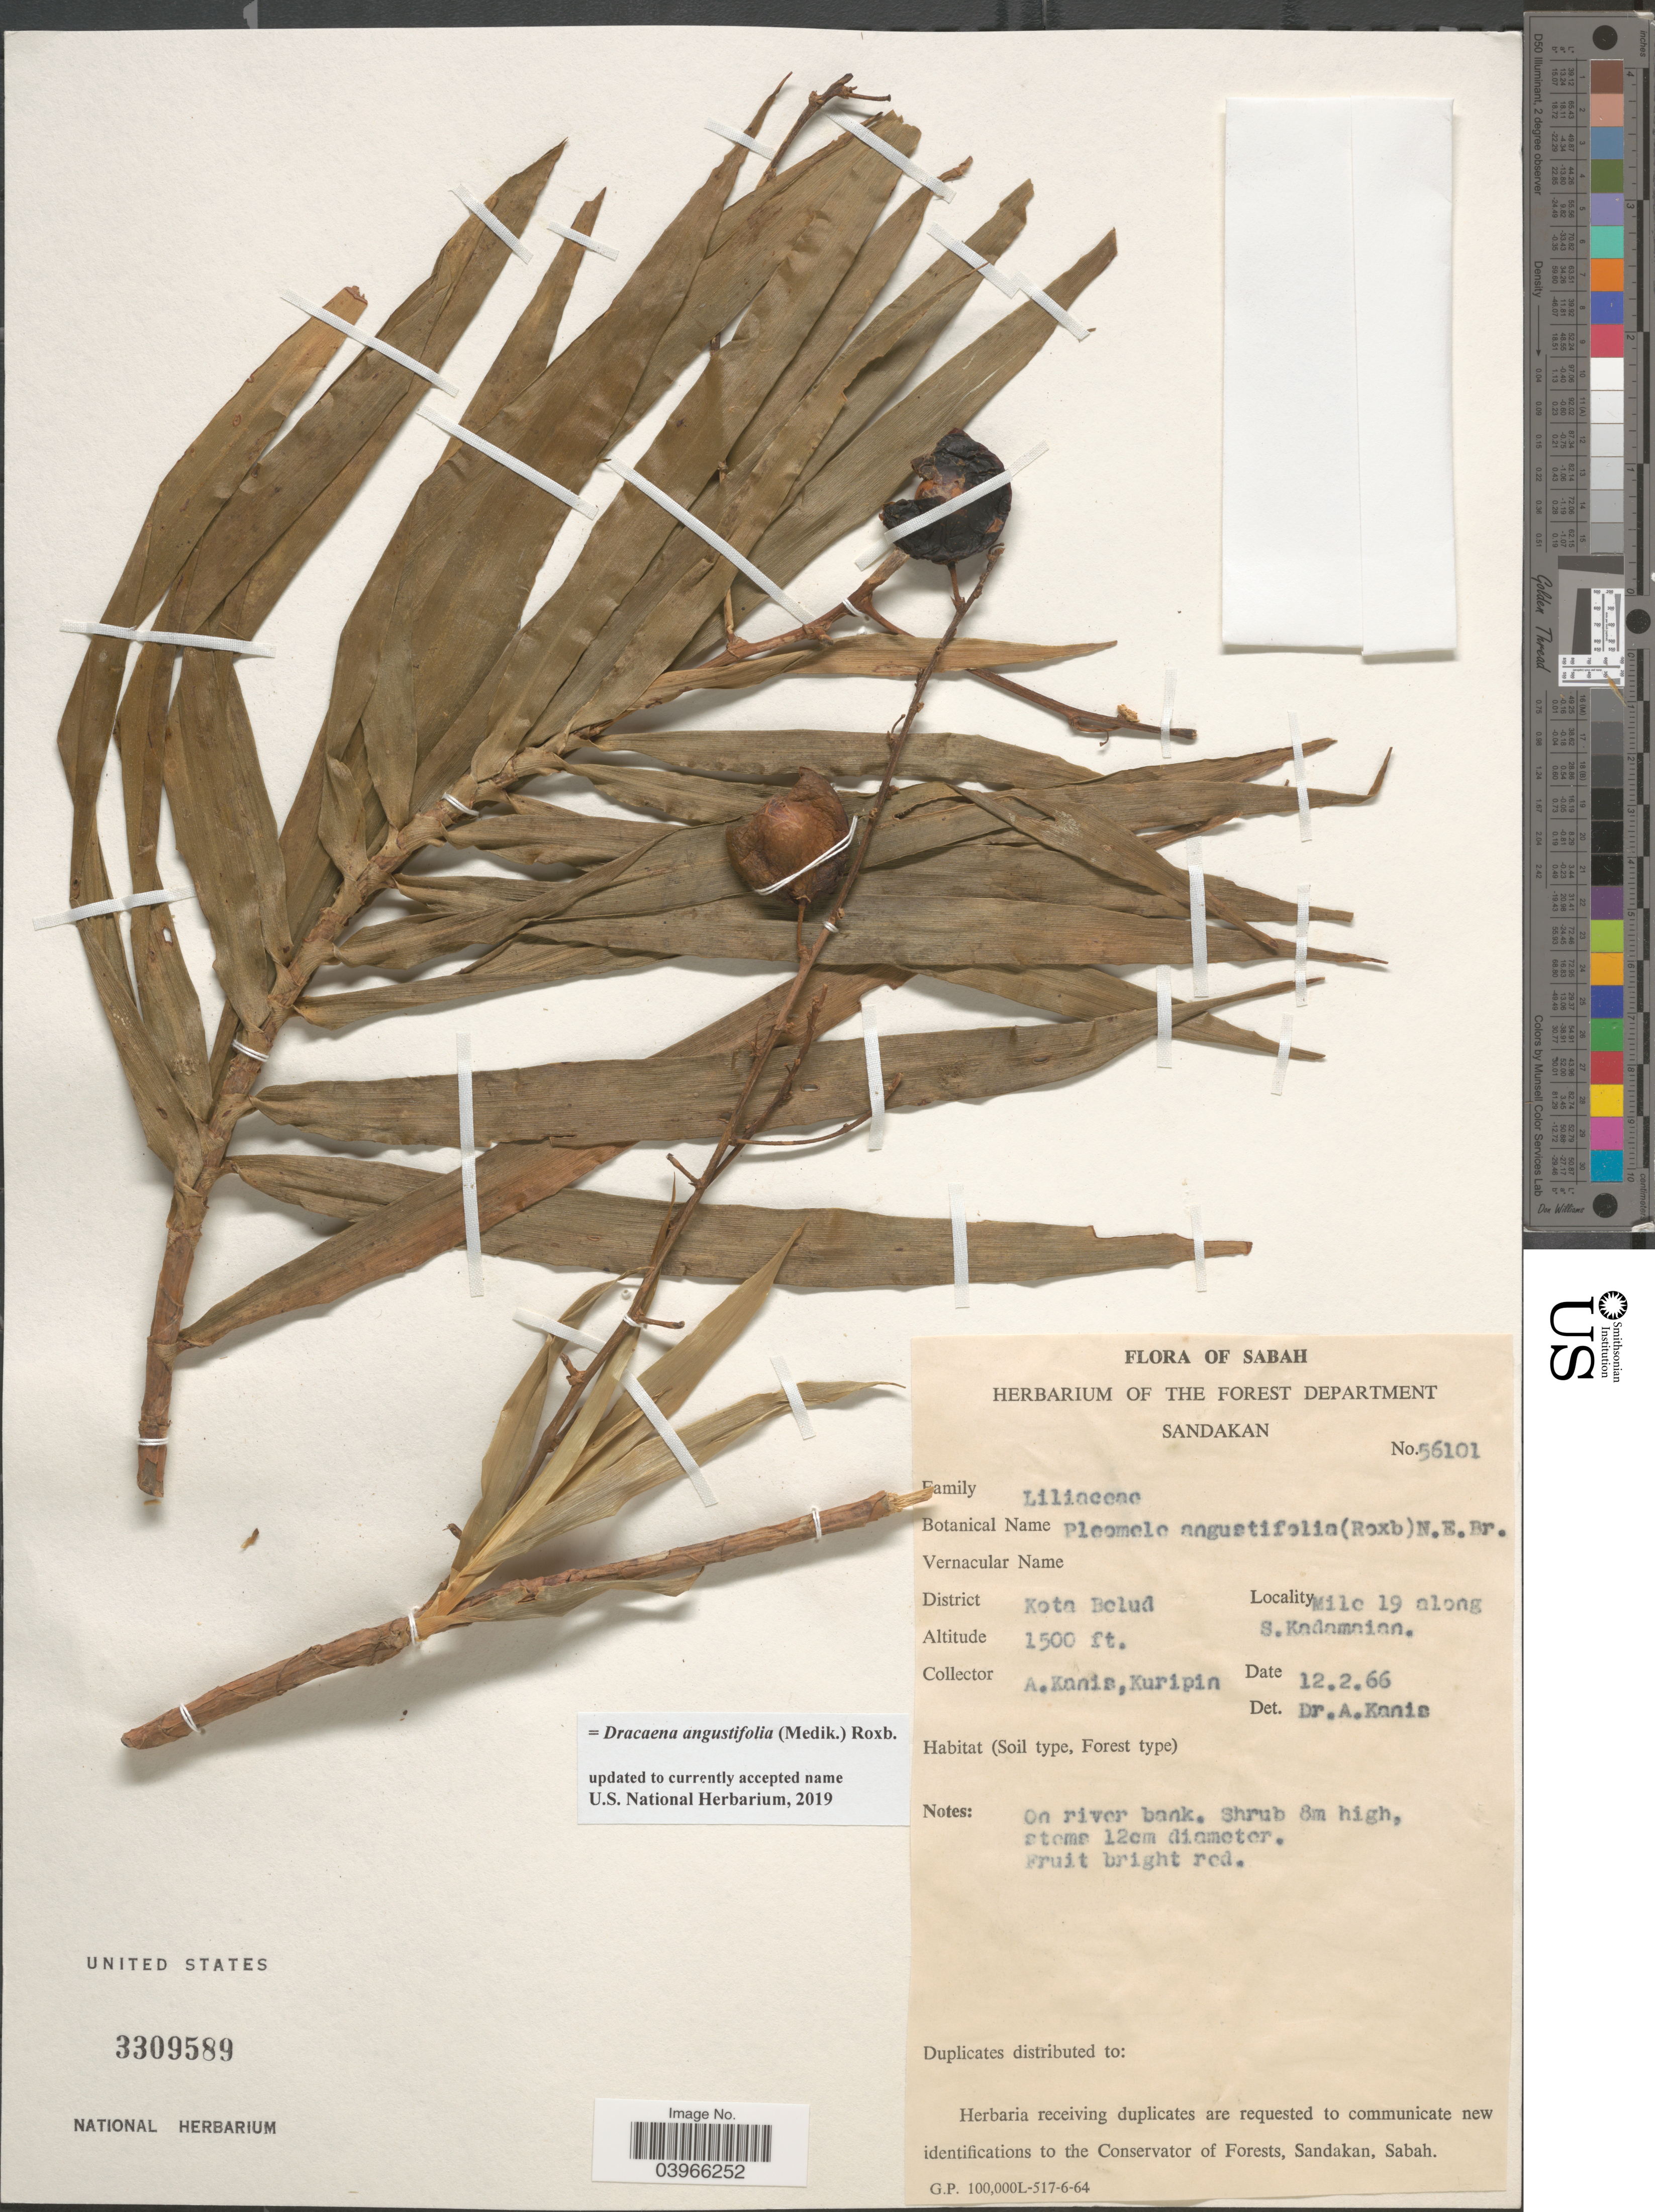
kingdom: Plantae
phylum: Tracheophyta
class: Liliopsida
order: Asparagales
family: Asparagaceae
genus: Dracaena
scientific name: Dracaena angustifolia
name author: (Medik.) Roxb.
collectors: A. Kanis & Kuripin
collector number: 56101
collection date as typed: Transcribed d/m/y: 12/2/66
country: Malaysia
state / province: Sabah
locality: District Kota Belud. Mile 19 along S. Kadamaian. On river bank.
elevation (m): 457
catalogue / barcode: US 3309589